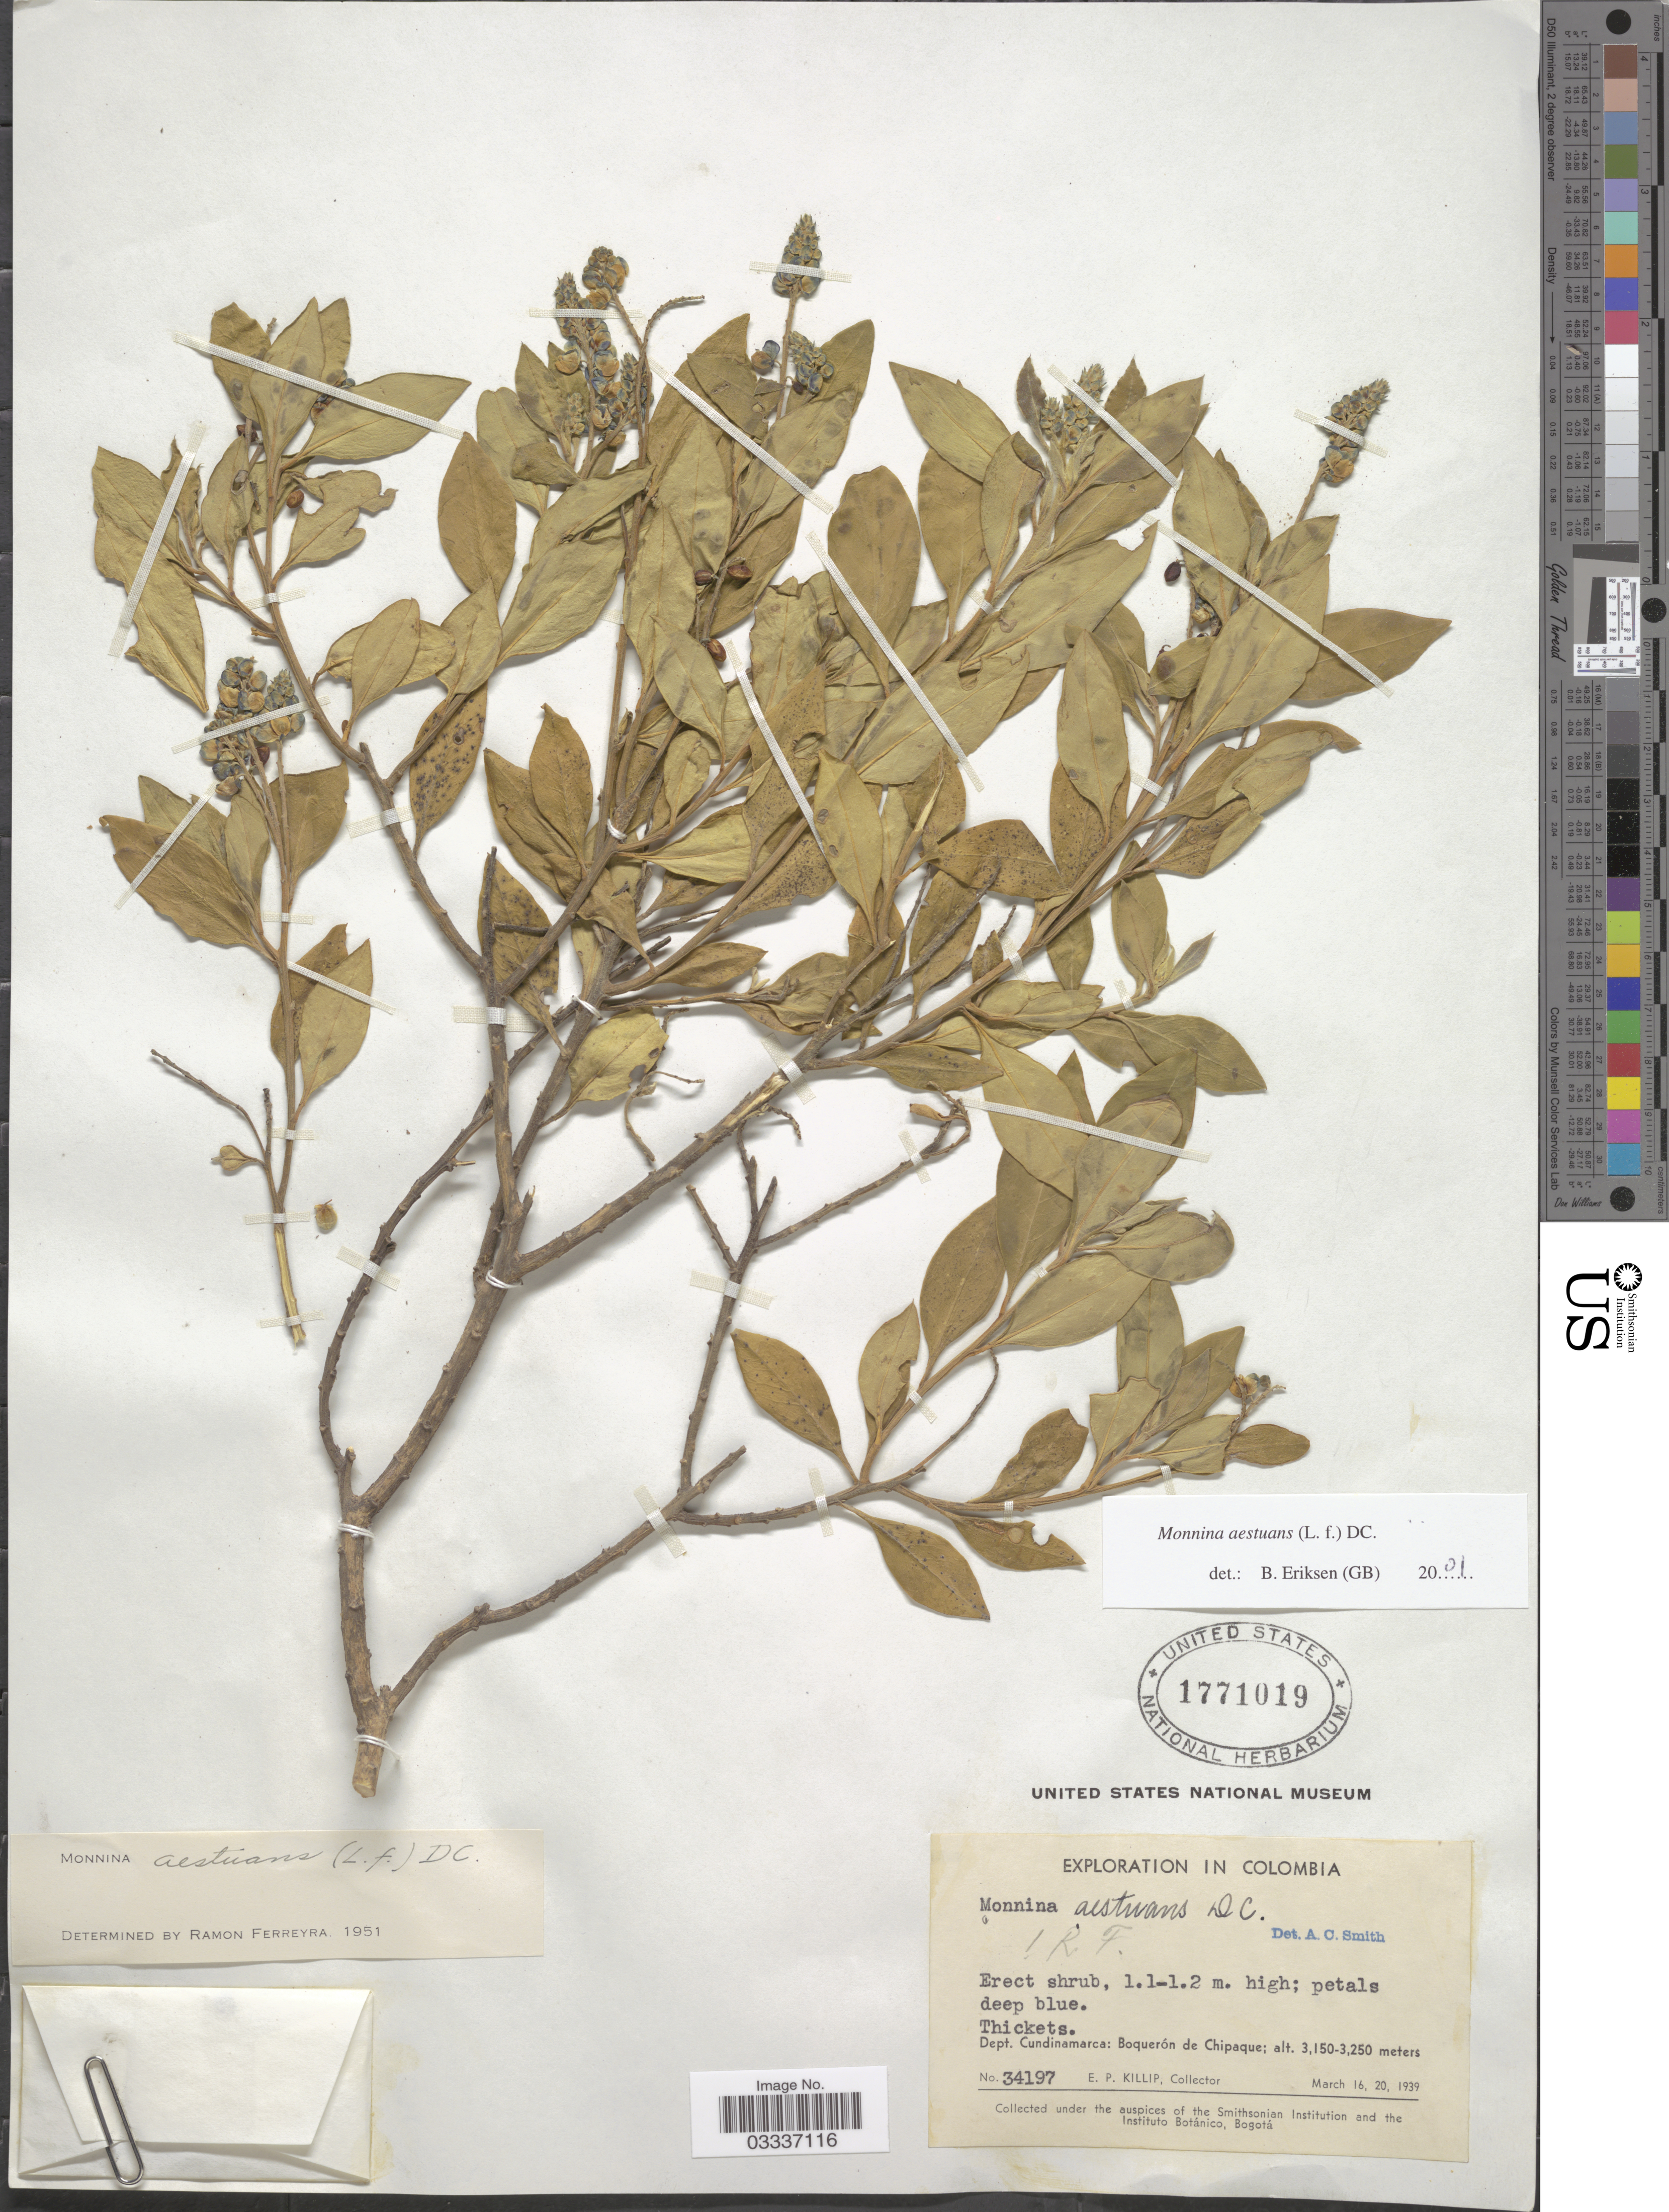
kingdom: Plantae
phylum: Tracheophyta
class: Magnoliopsida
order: Fabales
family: Polygalaceae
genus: Monnina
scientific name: Monnina aestuans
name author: (L. f.) DC.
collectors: E. P. Killip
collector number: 34197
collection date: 1939-03-16/1939-03-20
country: Colombia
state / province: Cundinamarca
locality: Dept. Cundinamarca: Boquerón de Chipaque.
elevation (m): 3150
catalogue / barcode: US 1771019